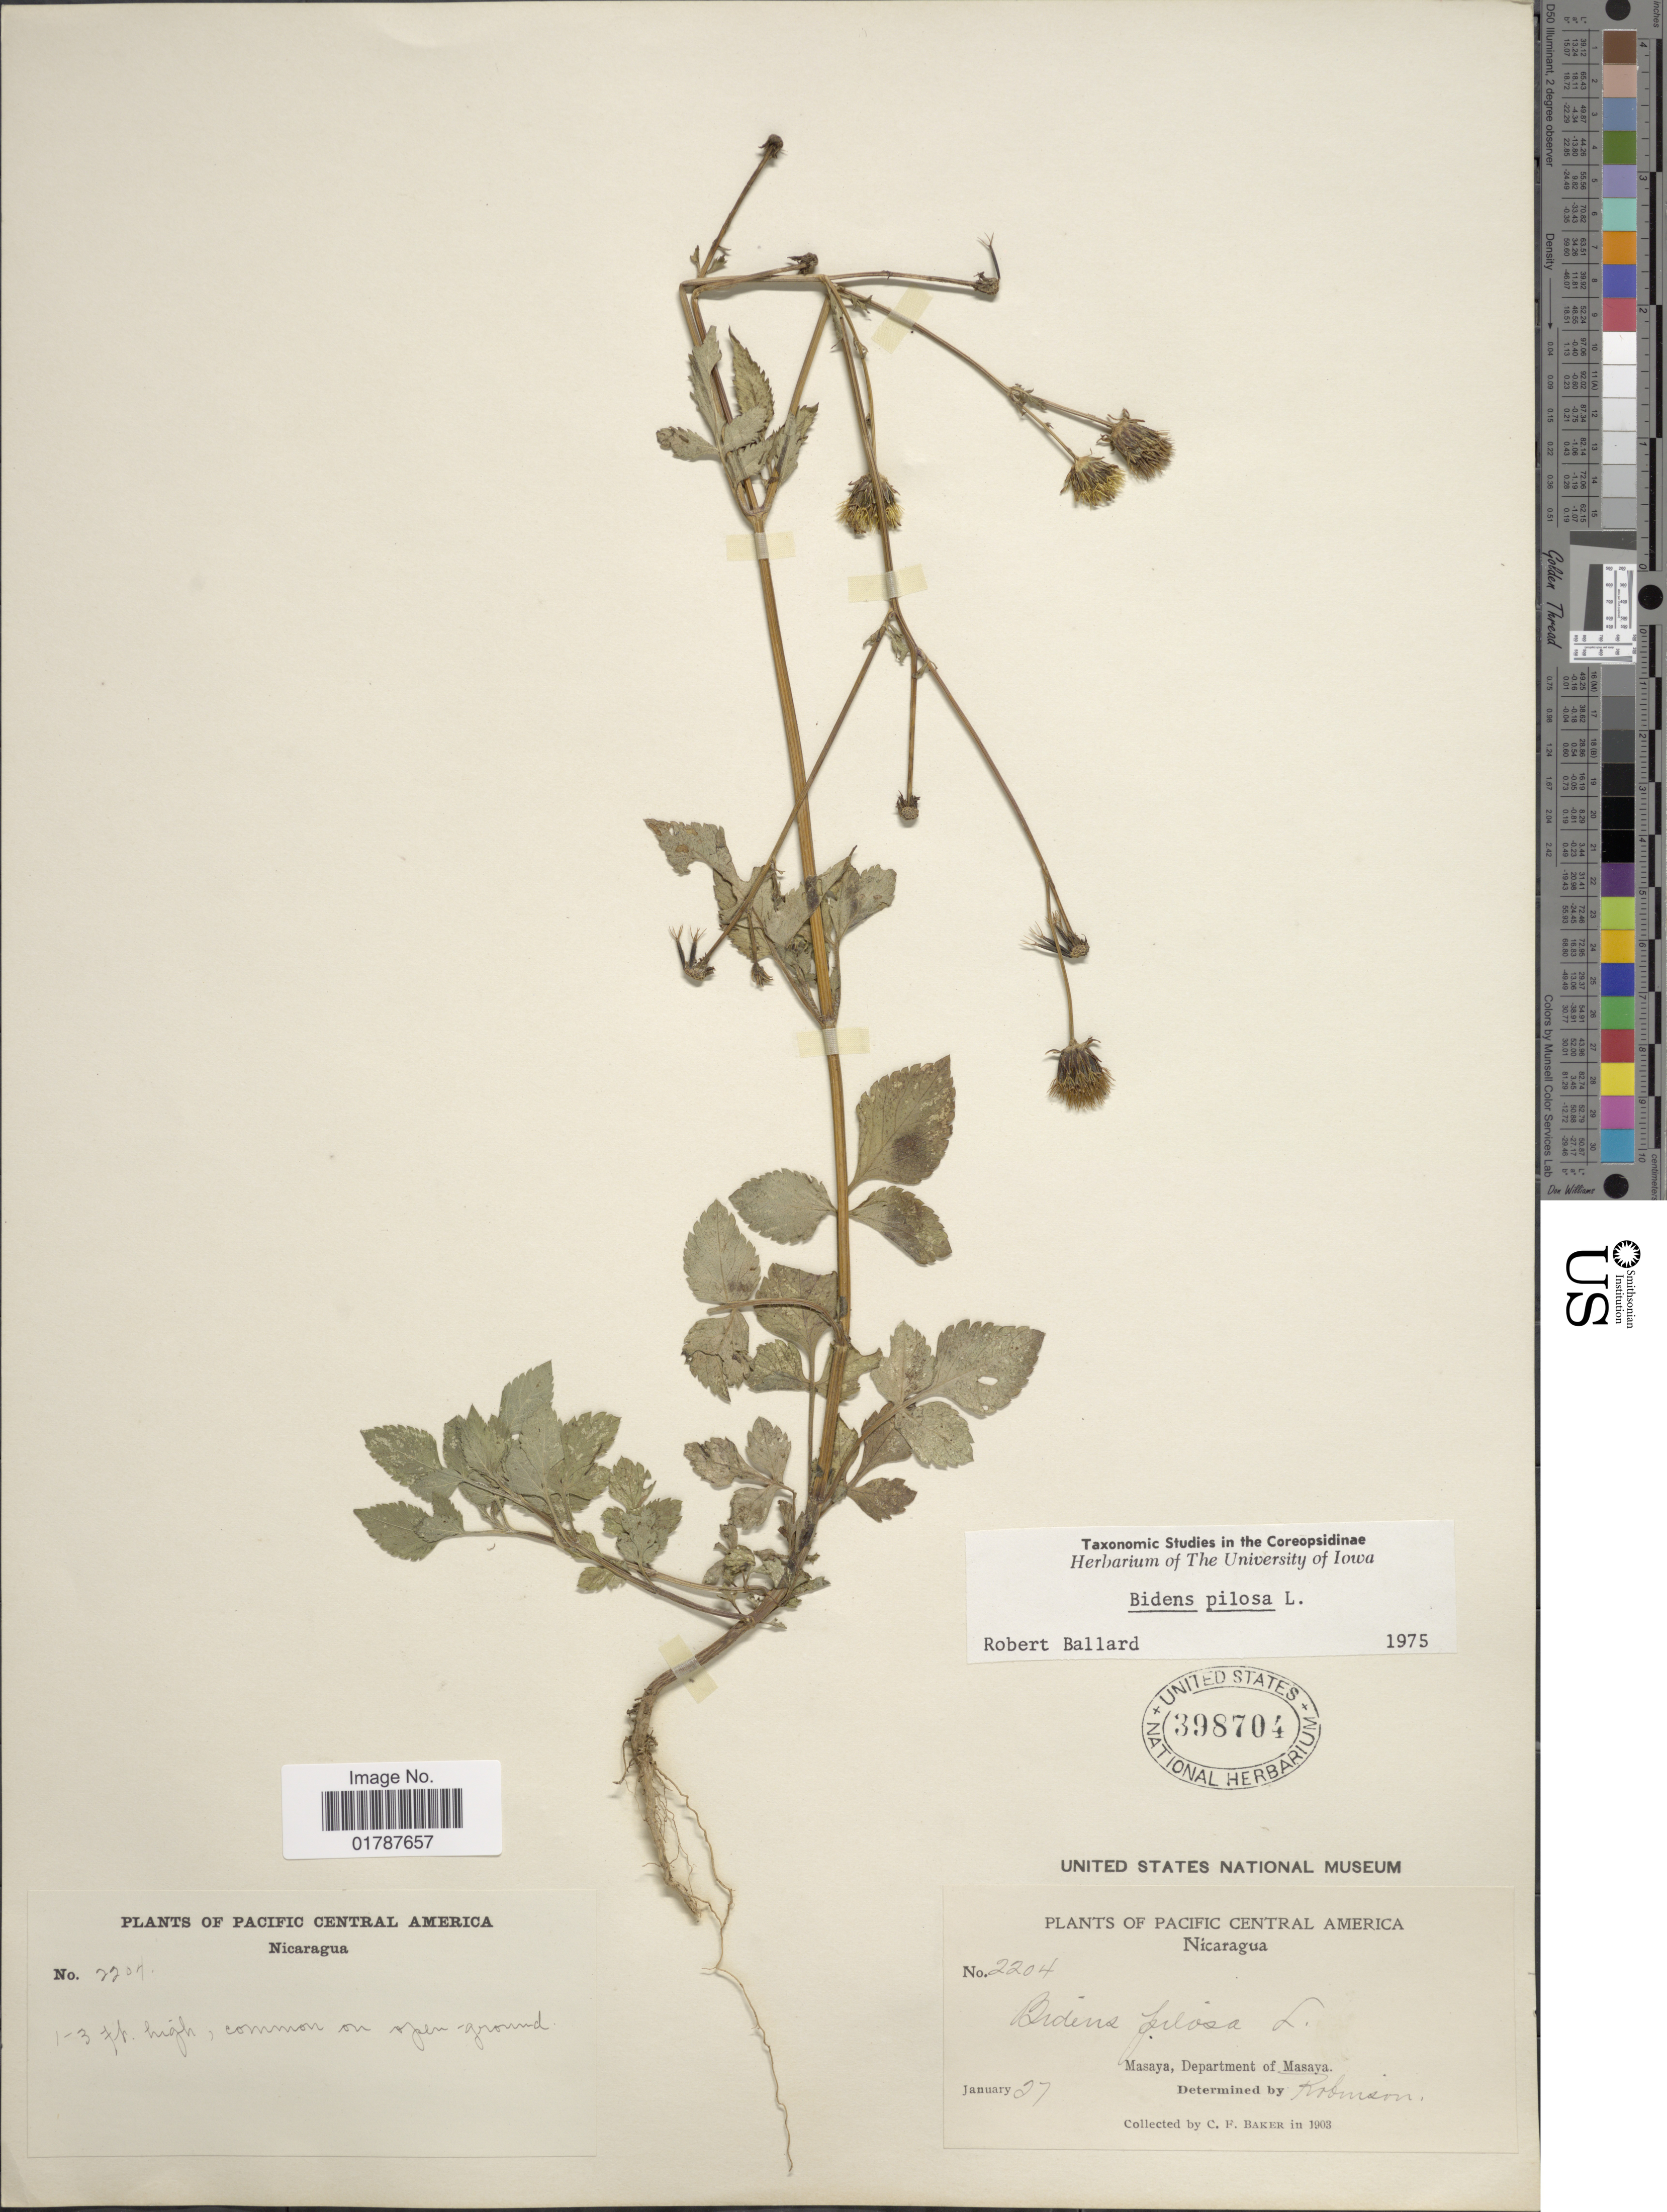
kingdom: Plantae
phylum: Tracheophyta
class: Magnoliopsida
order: Asterales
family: Asteraceae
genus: Bidens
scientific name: Bidens pilosa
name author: L.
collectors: C. F. Baker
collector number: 2204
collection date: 1903-01-27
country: Nicaragua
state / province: Masaya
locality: Pacific Central America, Masaya, Department of Masaya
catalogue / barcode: US 398704